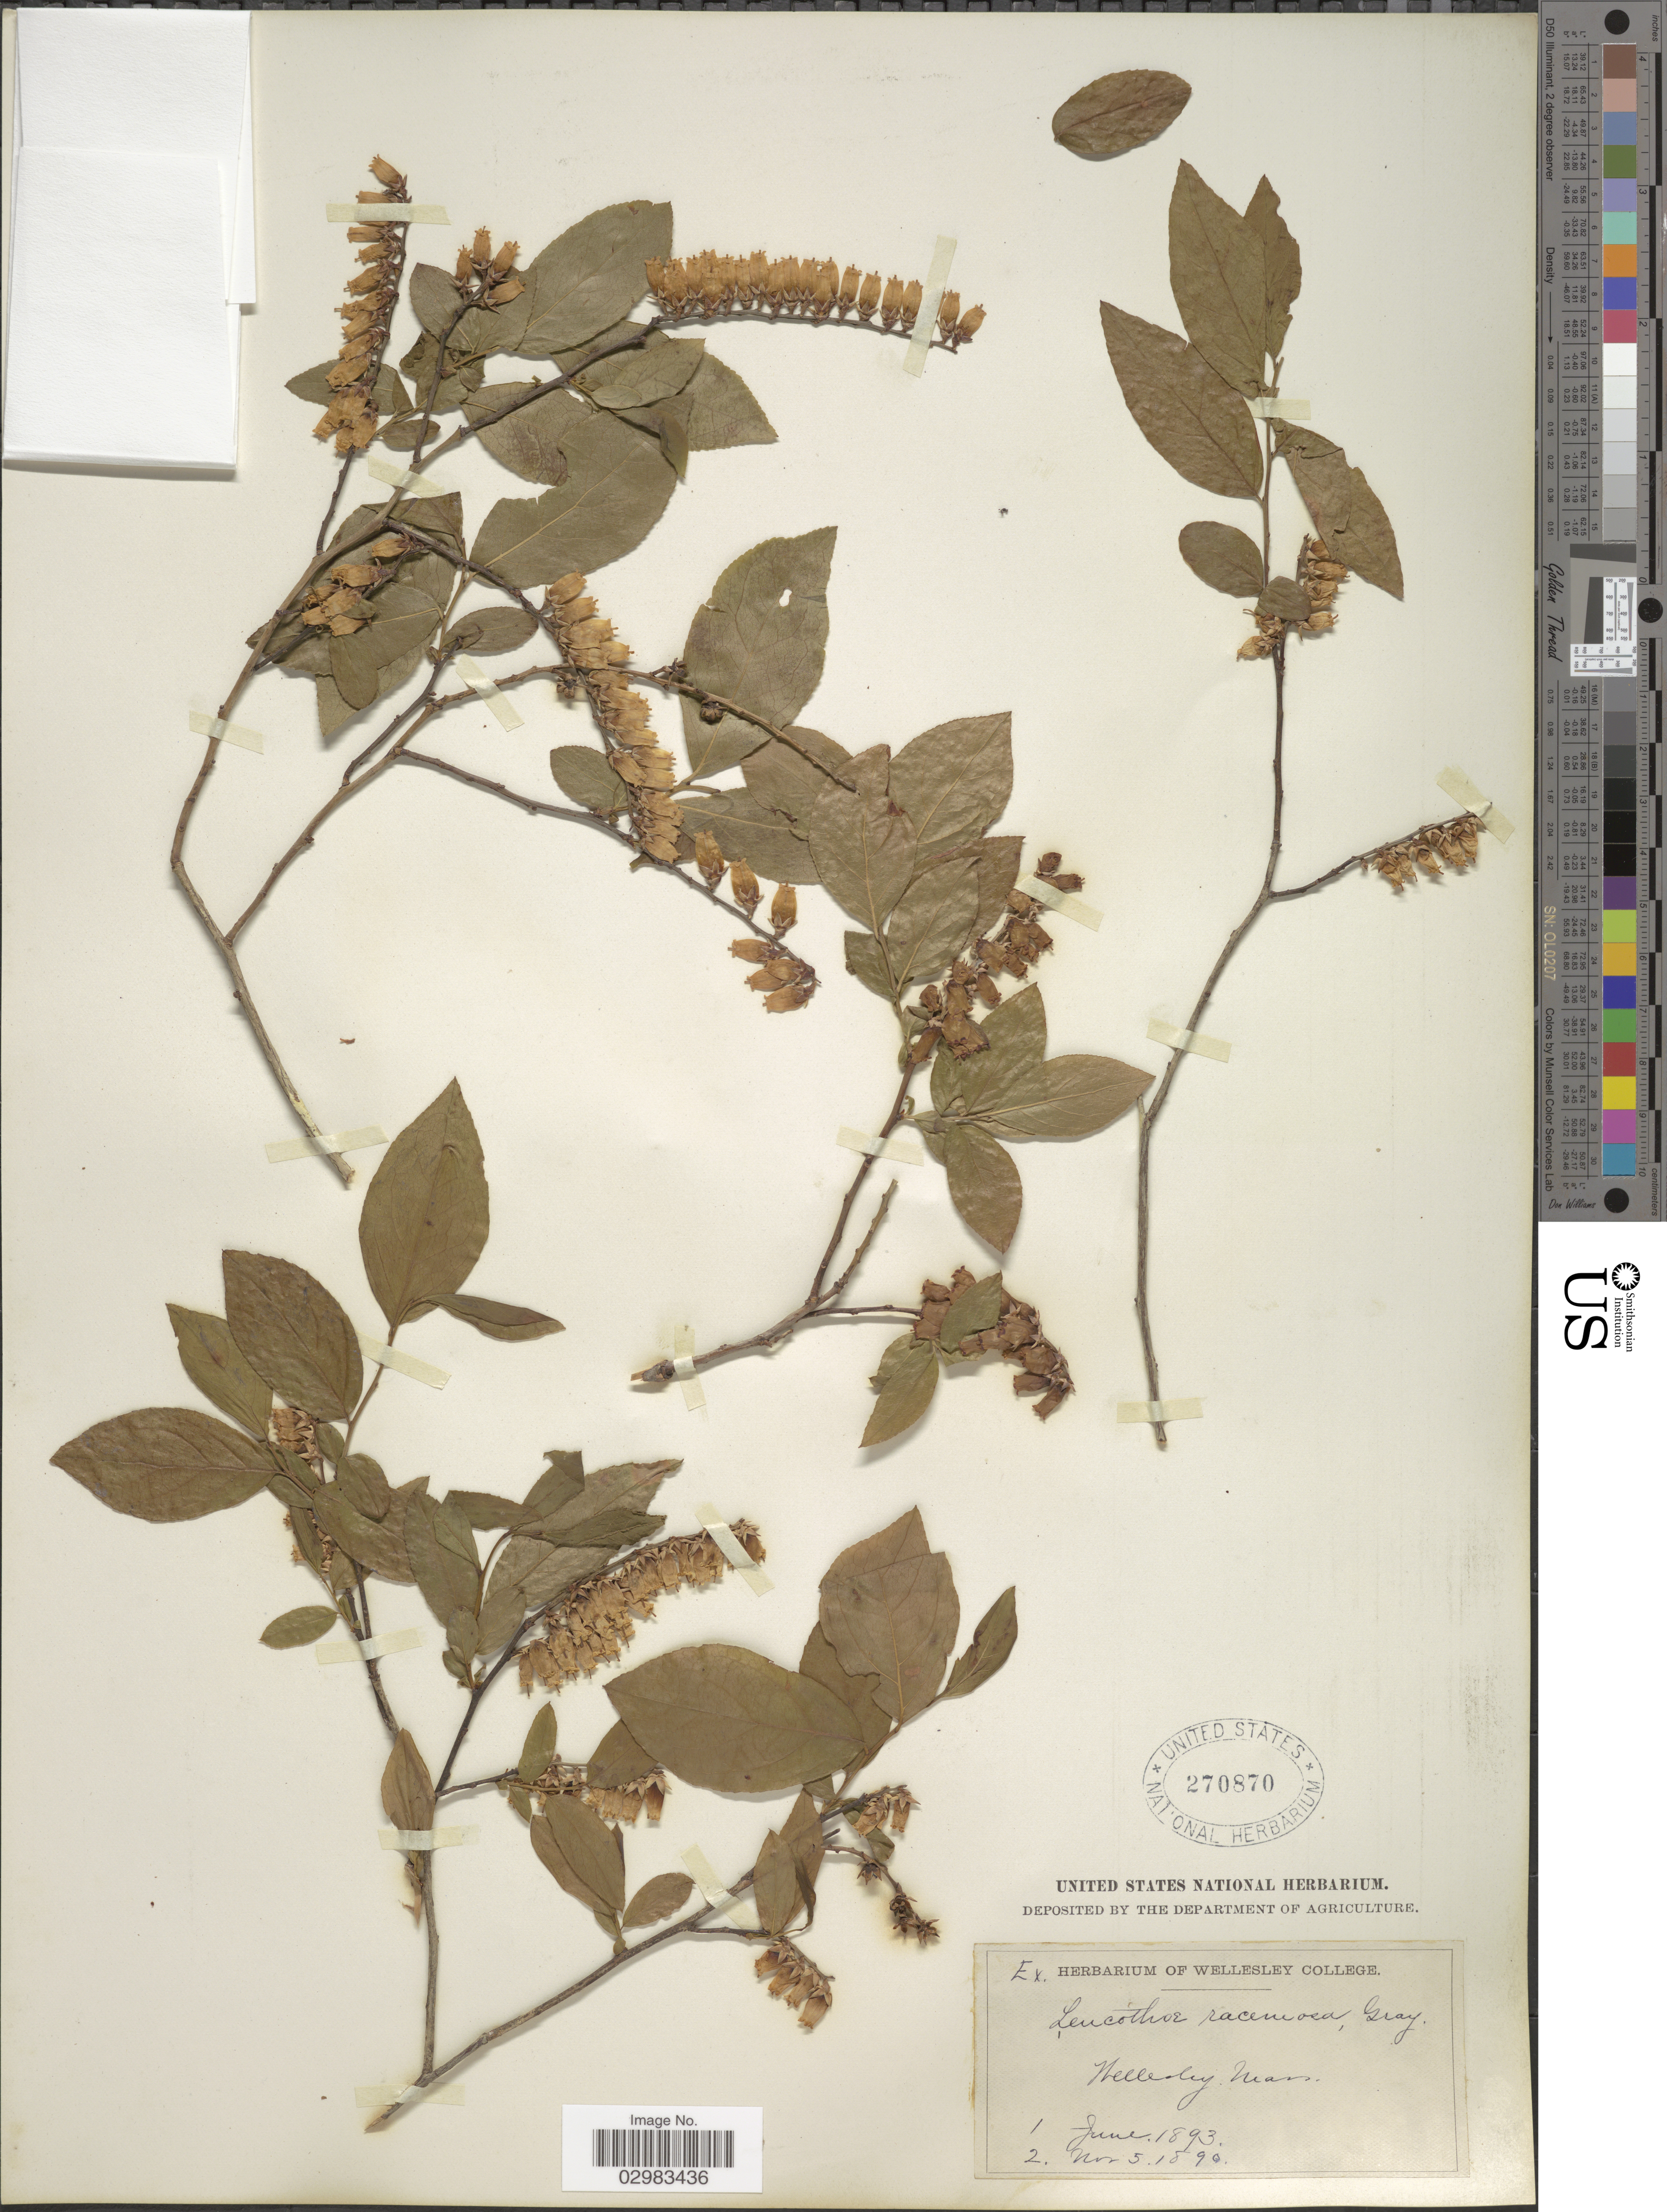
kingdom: Plantae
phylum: Tracheophyta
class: Magnoliopsida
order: Ericales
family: Ericaceae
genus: Leucothoe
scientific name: Leucothoë racemosa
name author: (L.) A. Gray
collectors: ex herb. Wellesley College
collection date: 1890-11-05/1893-06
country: United States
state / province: Massachusetts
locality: Wellesley.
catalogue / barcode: US 270870